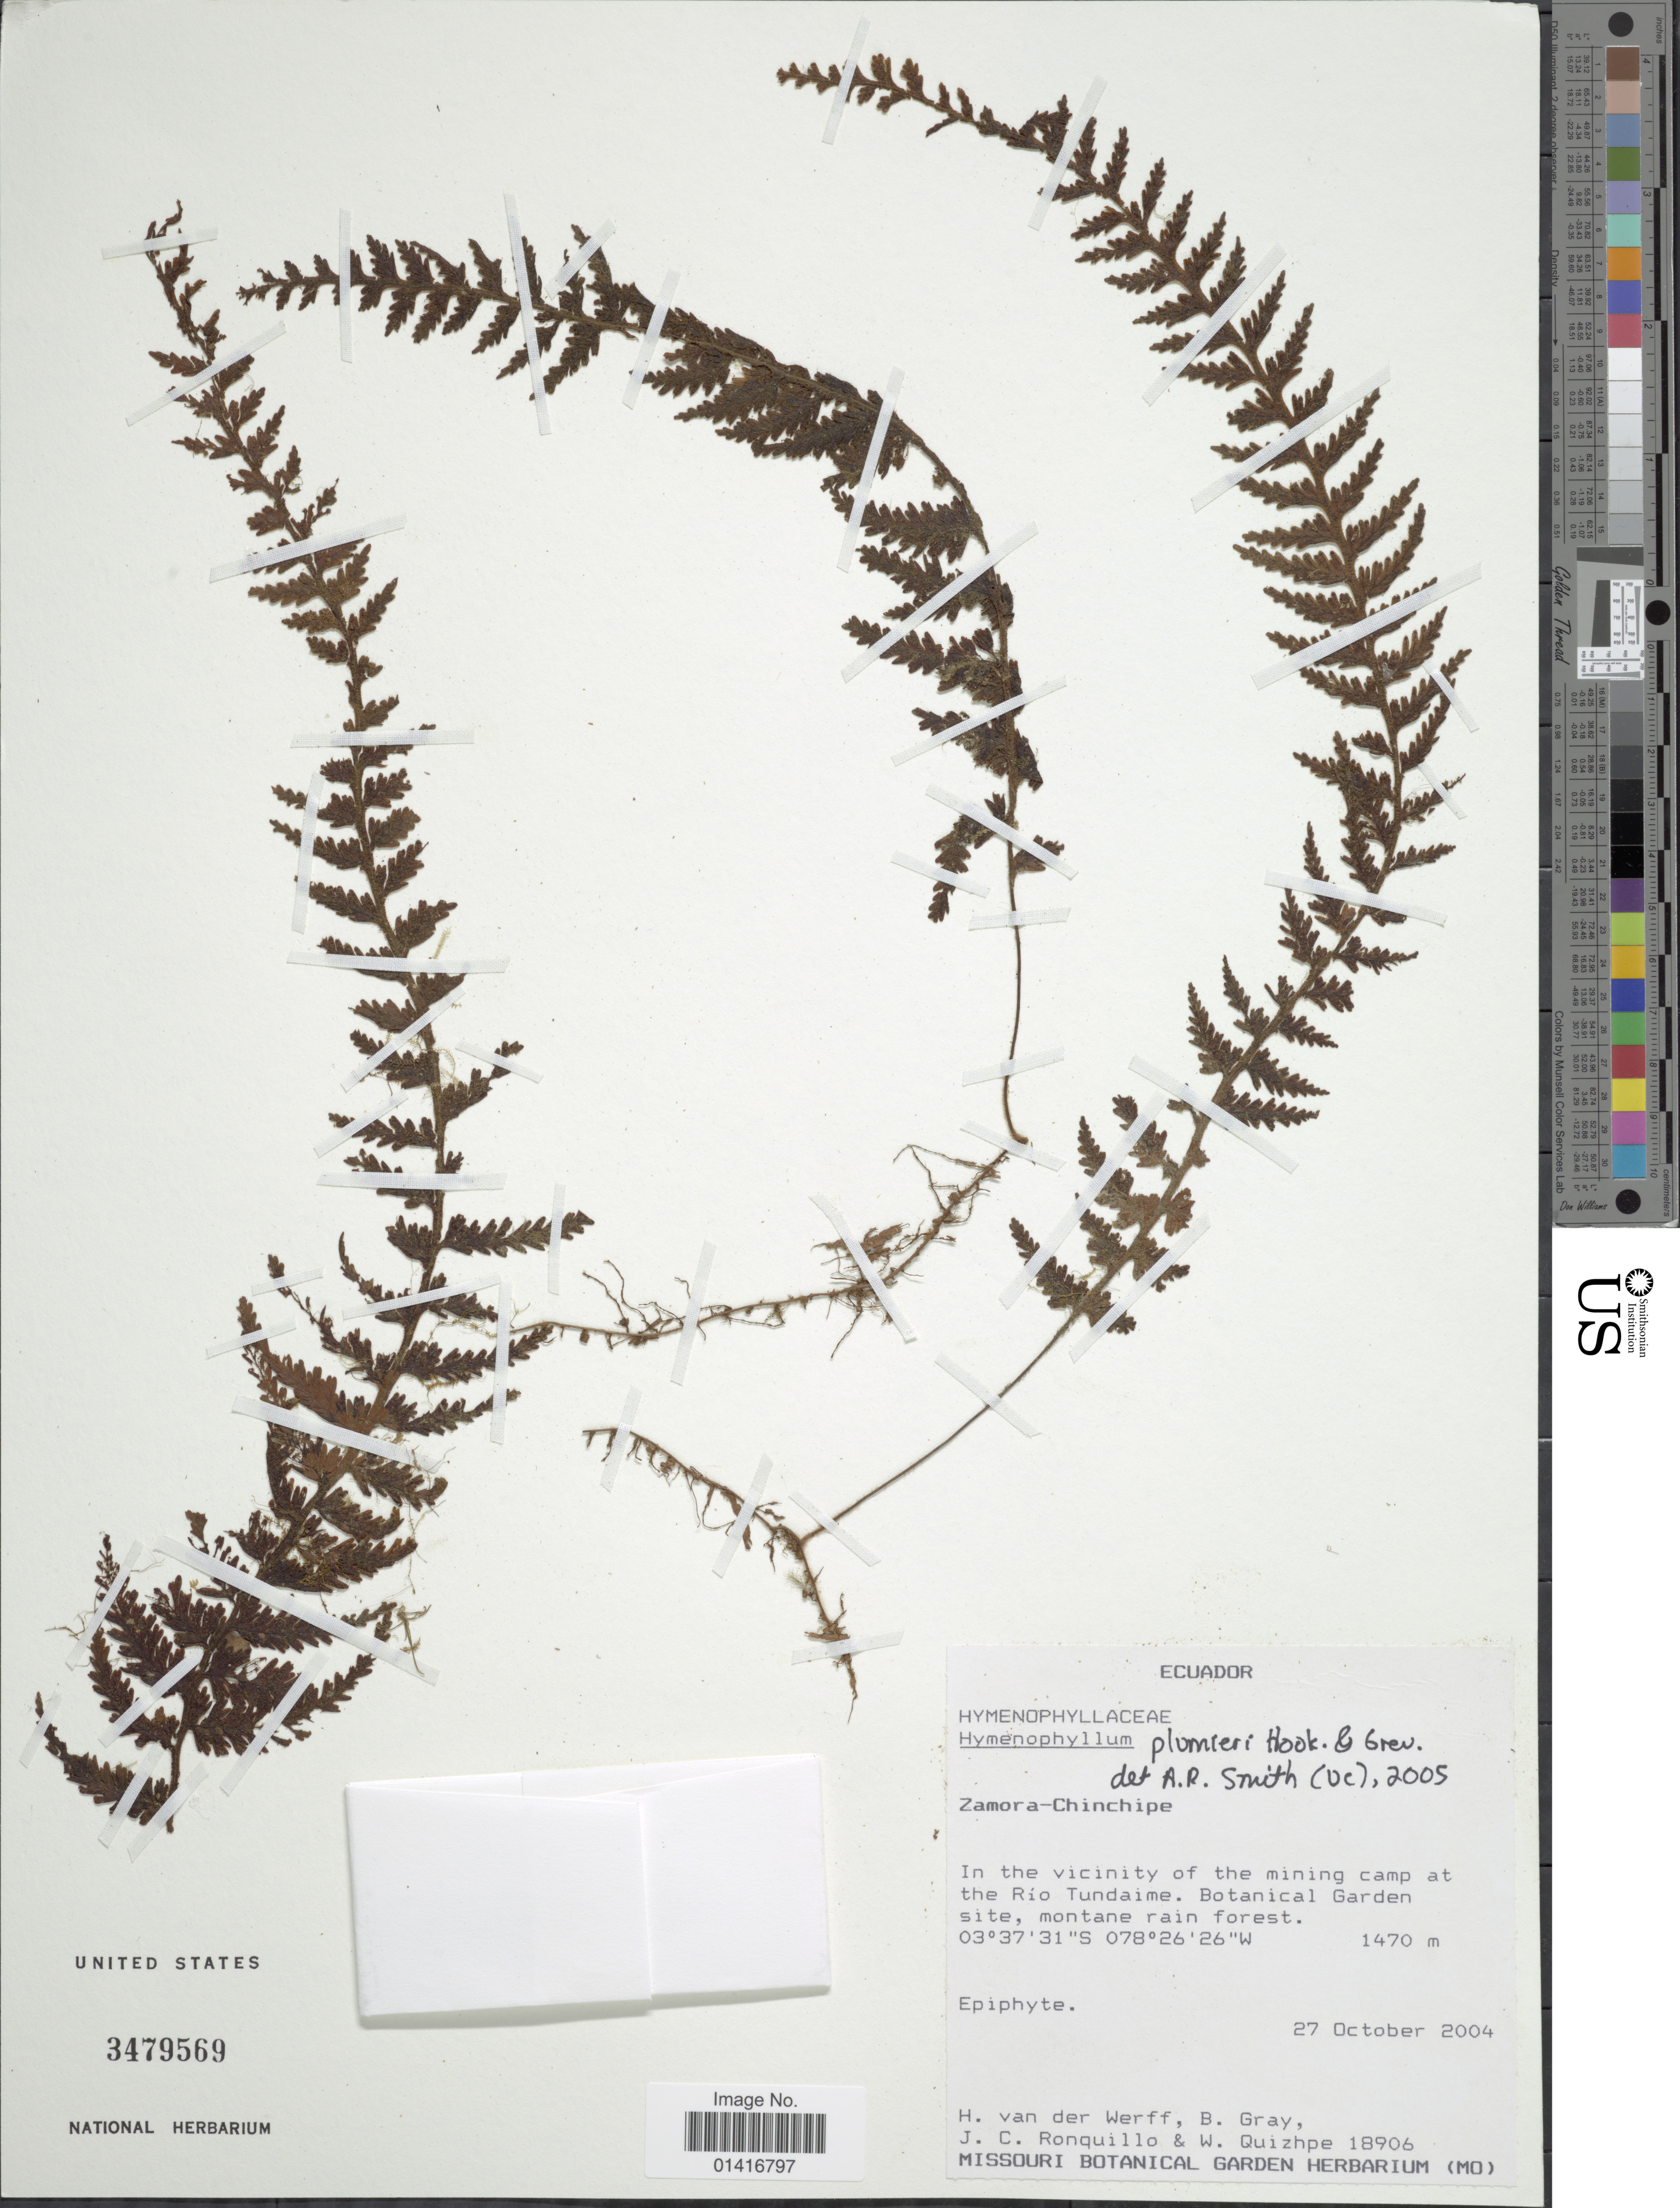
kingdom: Plantae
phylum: Tracheophyta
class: Polypodiopsida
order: Hymenophyllales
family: Hymenophyllaceae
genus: Hymenophyllum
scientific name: Hymenophyllum plumieri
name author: Hook. & Grev.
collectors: H. van der Werff, B. Gray, J. Ronquillo & W. Quizhpe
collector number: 18906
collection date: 2004-10-27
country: Ecuador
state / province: Zamora-Chinchipe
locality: In the vicinity of the mining camp at the Río Tundaime, Botanical Garden site, montane rain forest.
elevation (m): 1470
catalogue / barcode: US 3479569